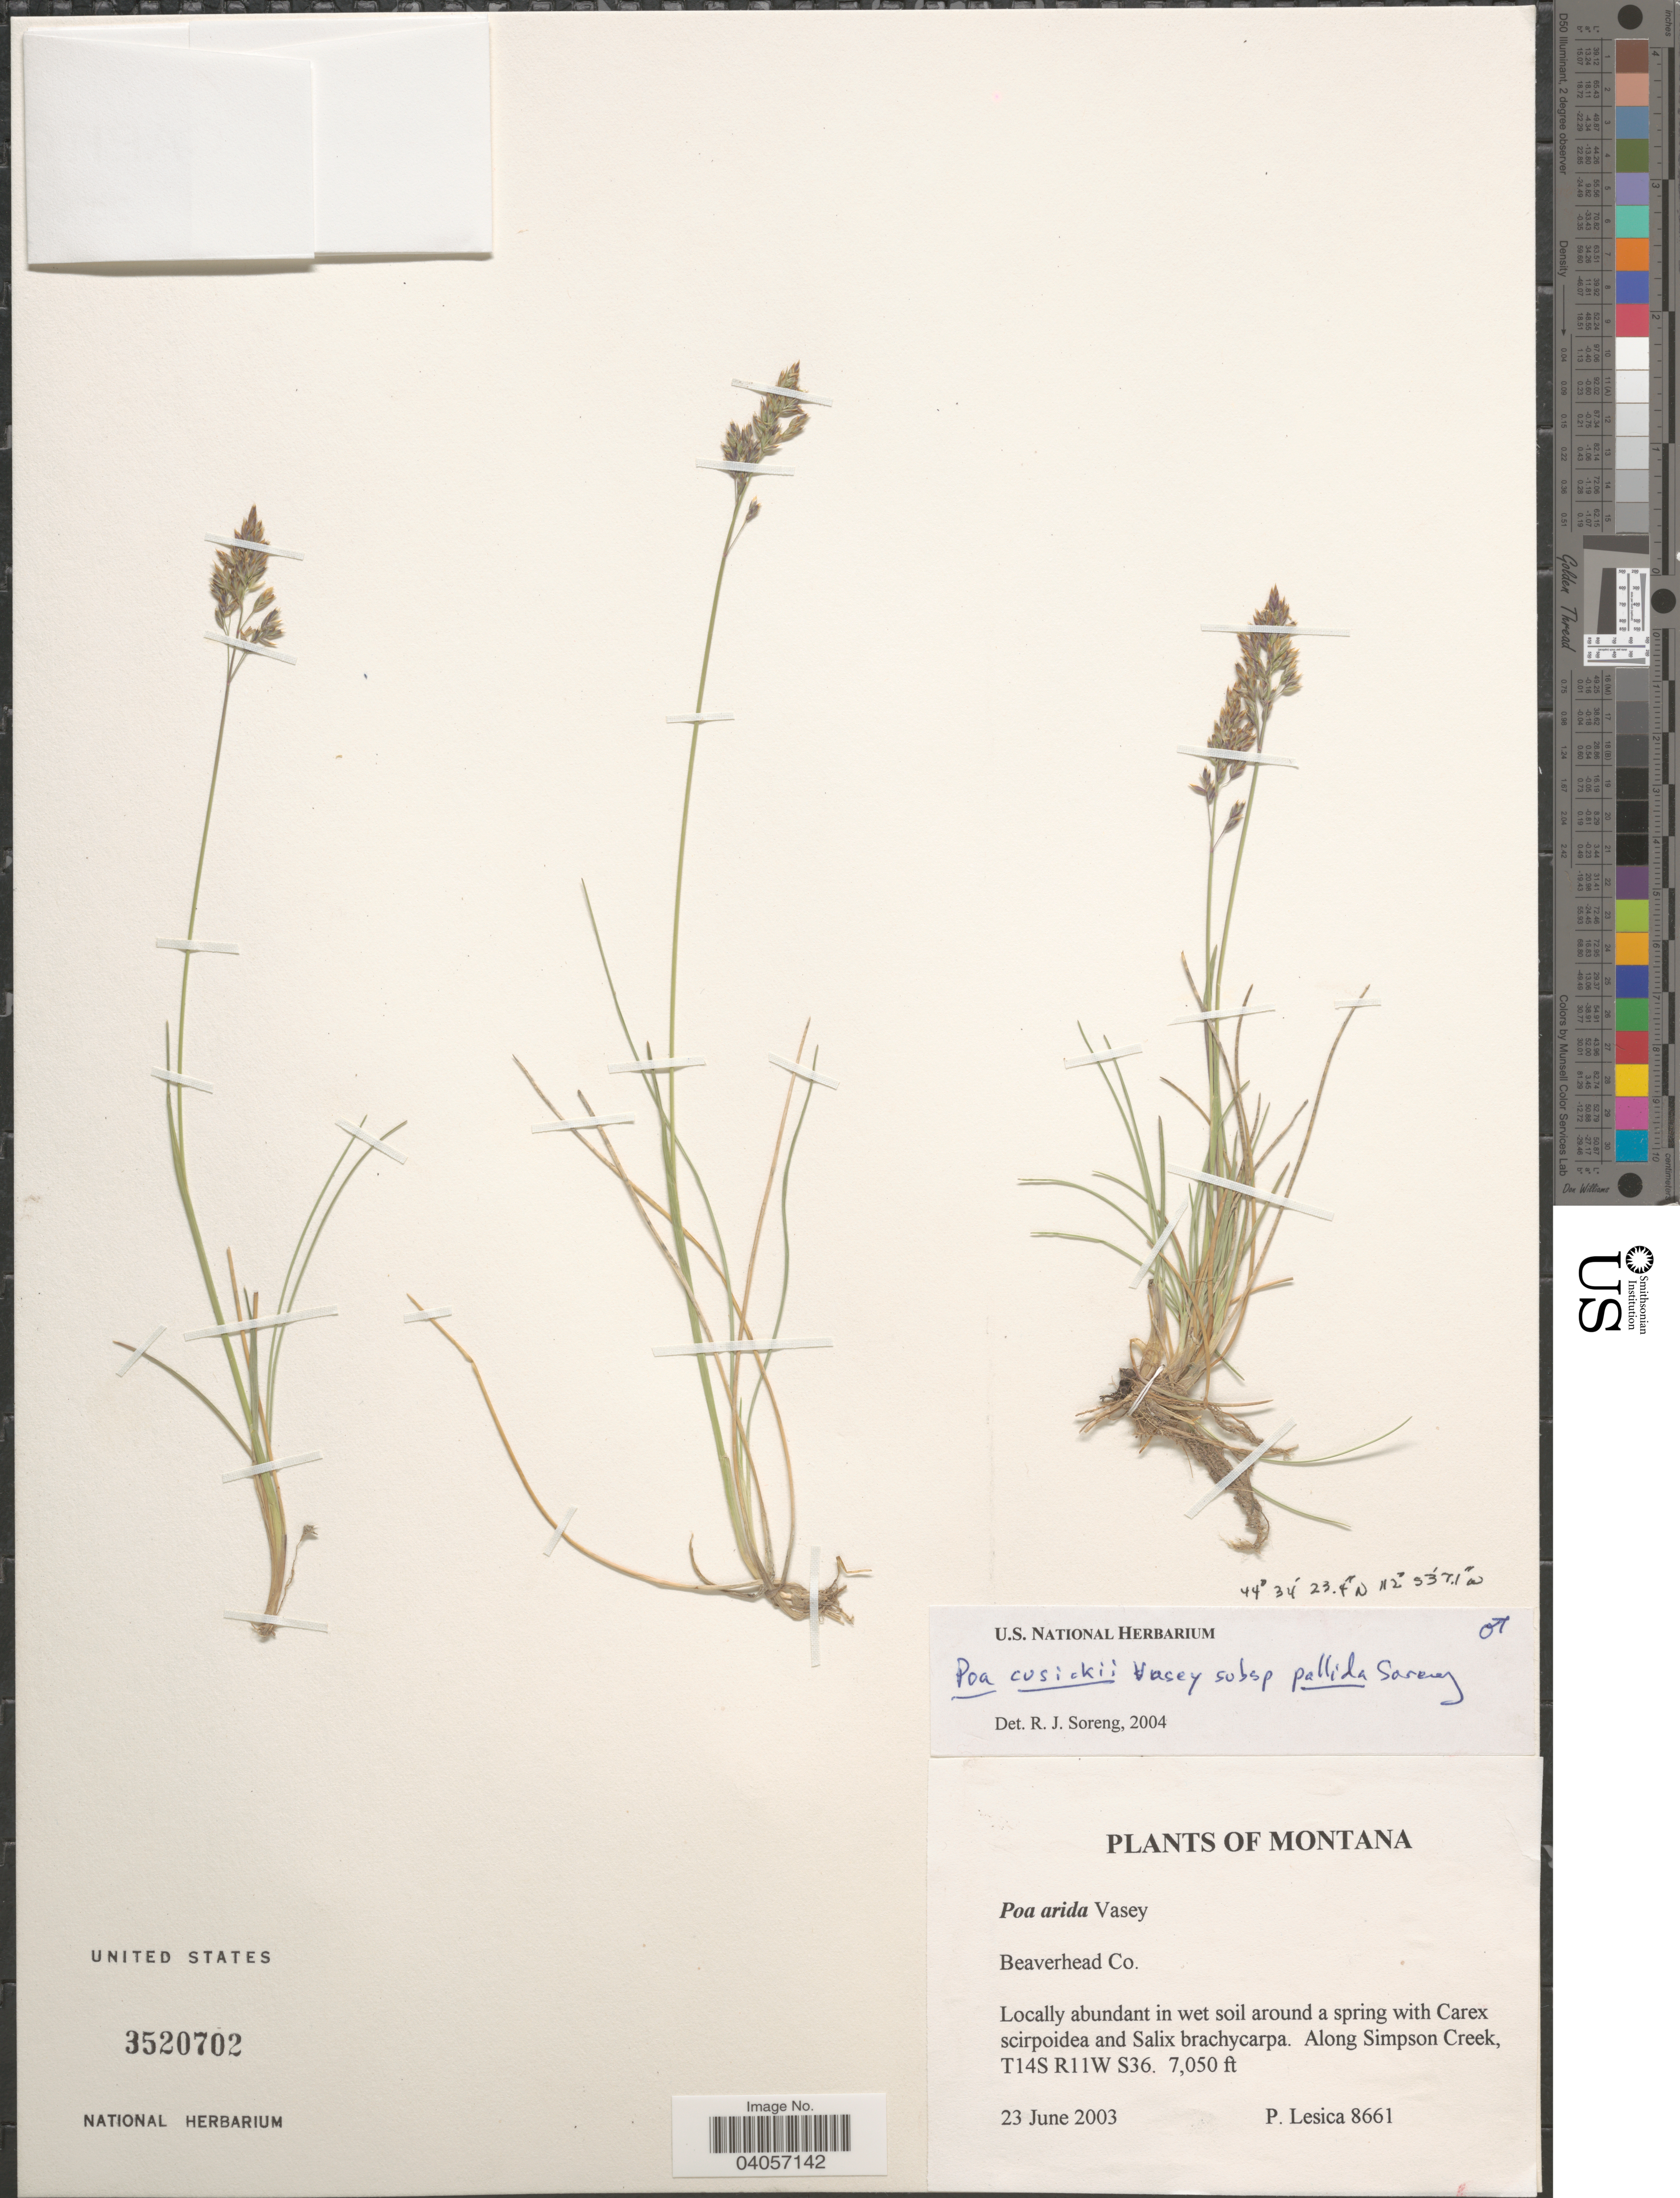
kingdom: Plantae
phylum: Tracheophyta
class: Liliopsida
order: Poales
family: Poaceae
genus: Poa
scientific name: Poa cusickii subsp. pallida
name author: Soreng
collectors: P. Lesica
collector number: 8661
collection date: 2003-06-23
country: United States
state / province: Montana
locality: Beaverhead Co. Along Simpson Creek, T14S R11W S36.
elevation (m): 2149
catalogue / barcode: US 3520702